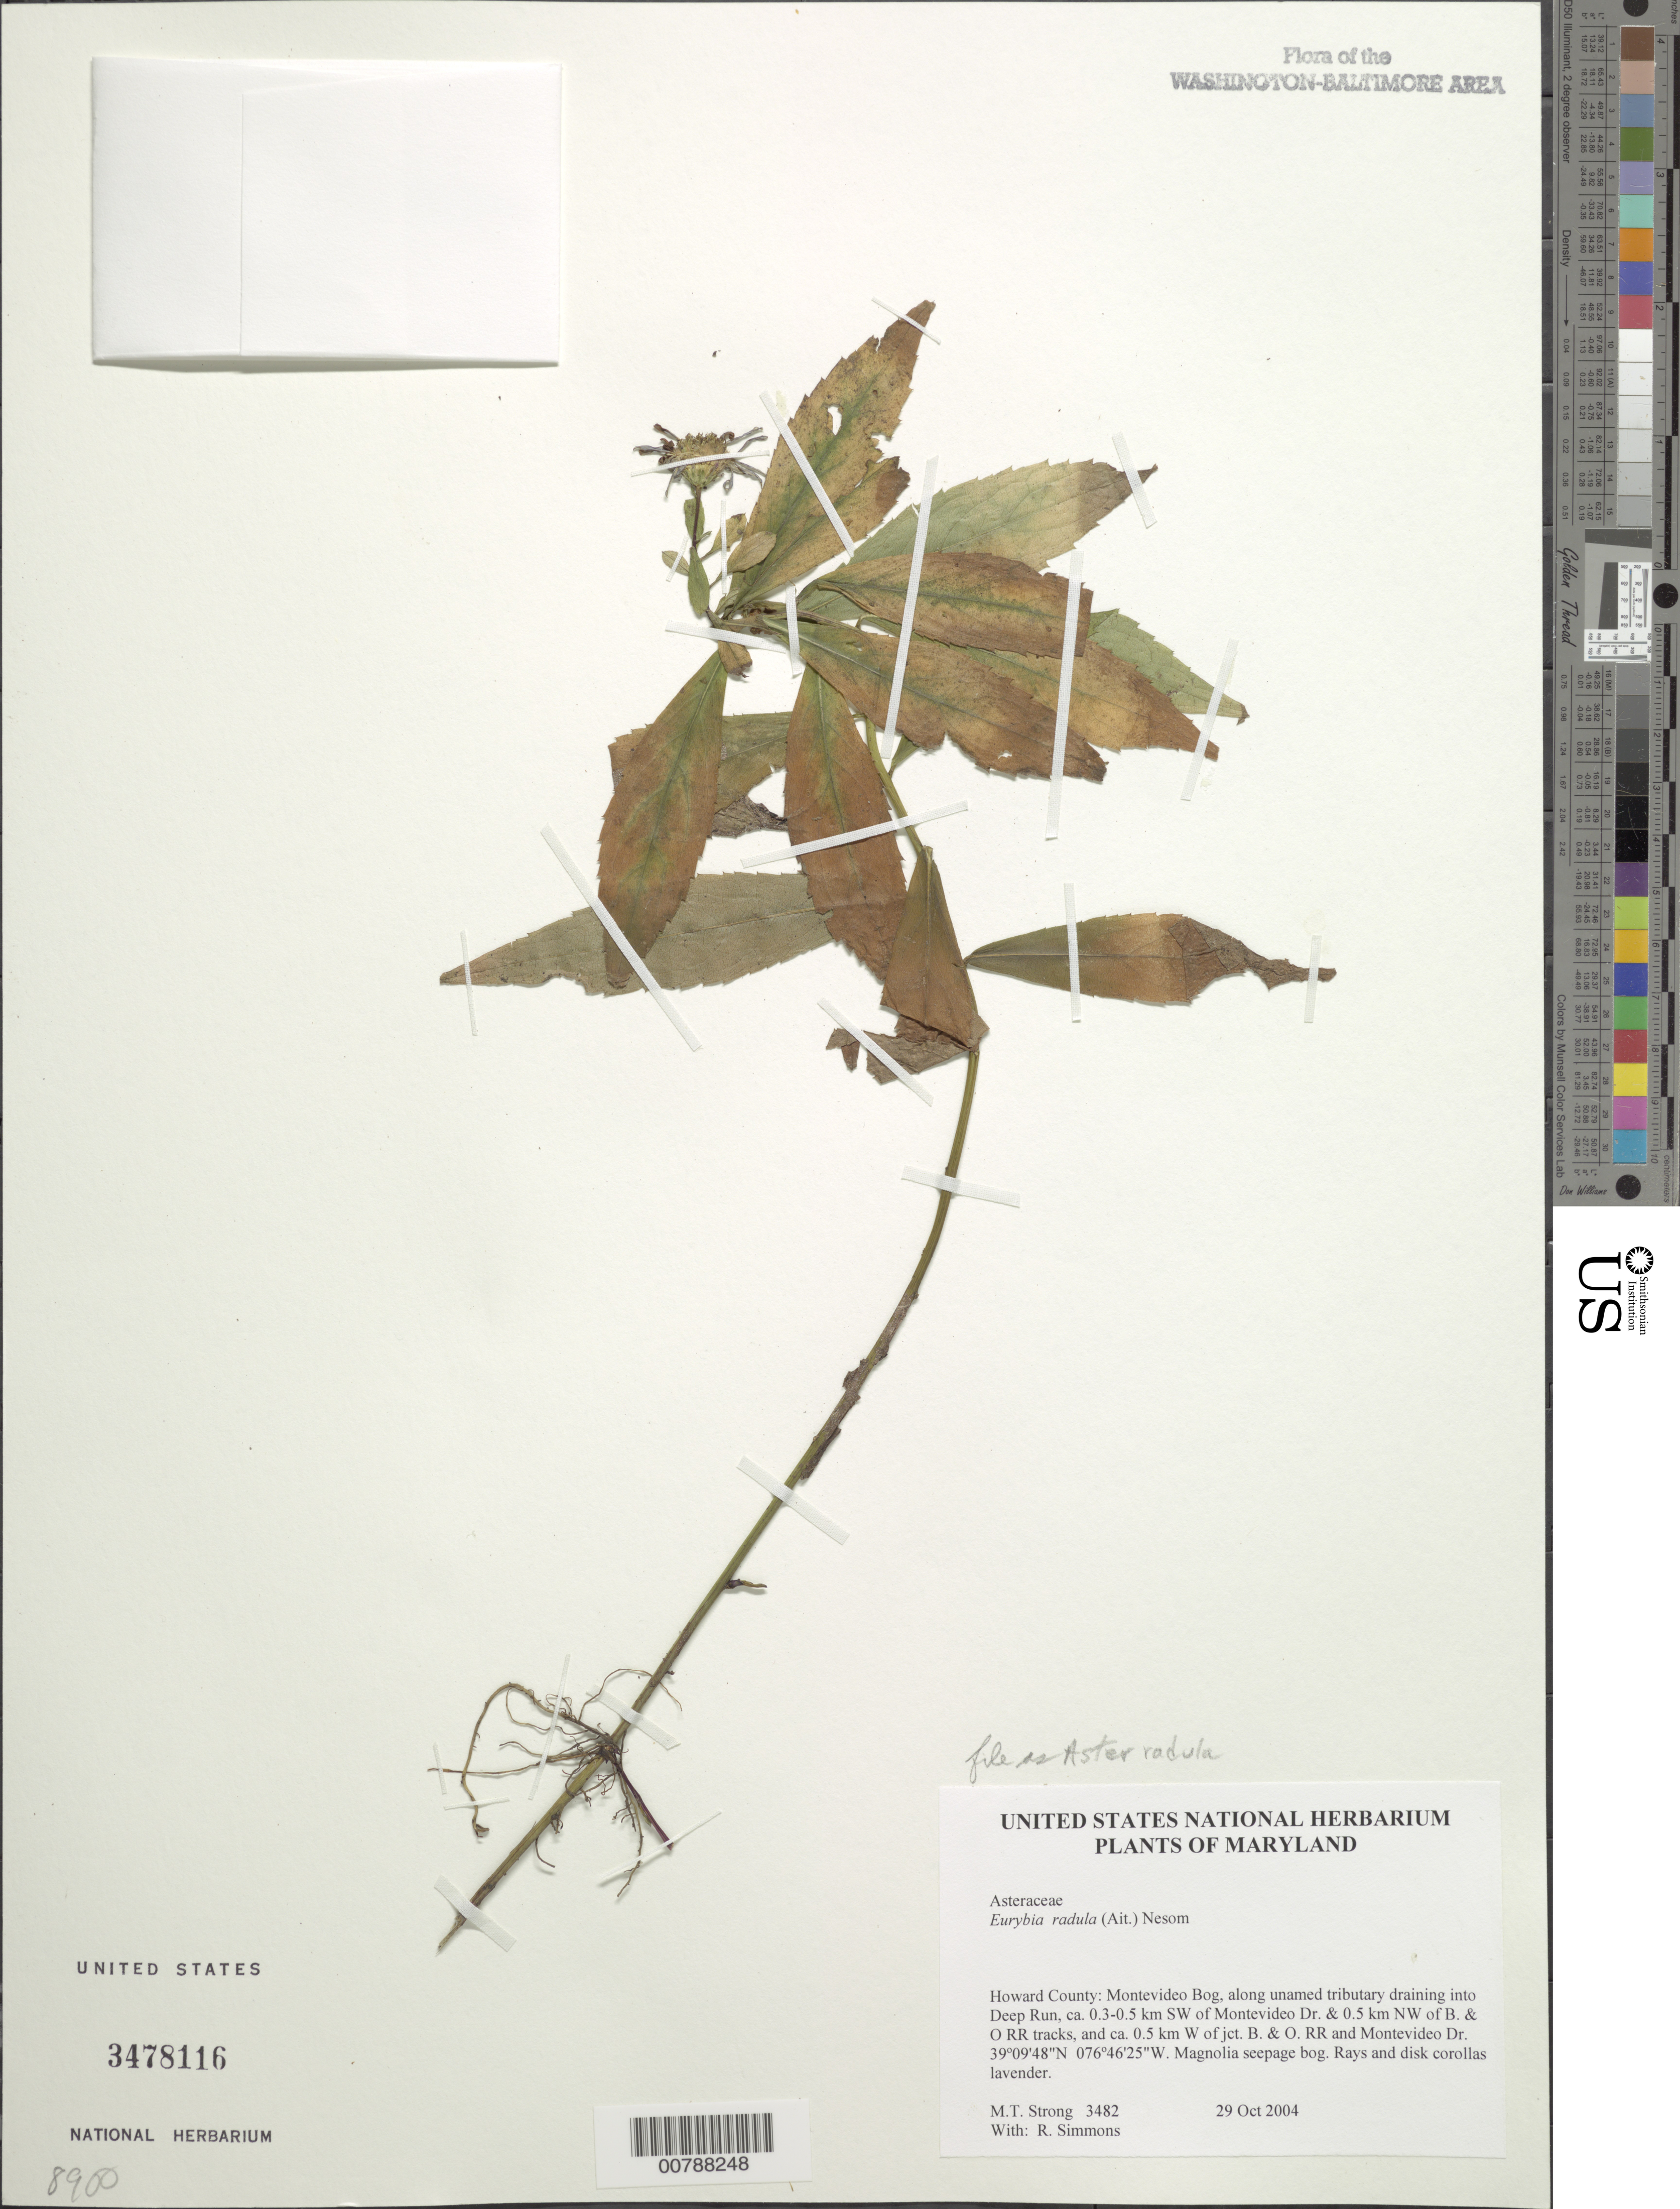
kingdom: Plantae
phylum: Tracheophyta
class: Magnoliopsida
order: Asterales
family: Asteraceae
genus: Eurybia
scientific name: Eurybia radula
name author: (Aiton) G.L. Nesom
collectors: M. T. Strong & R. B. Simmons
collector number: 3482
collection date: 2004-10-29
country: United States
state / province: Maryland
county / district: Howard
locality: Montevideo Bog, along unnamed tributary draining into Deep Run, ca. 0.3-0.5 km SW of Montevideo Dr. and 0.5 km NW of B. & O. RR tracks, and ca. 0.5 km W of jct. B. & O. R.R. and Montevideo Dr.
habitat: Magnolia seepage bog.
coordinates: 39 09'48"N, 076 46'25"W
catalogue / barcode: US 3478116